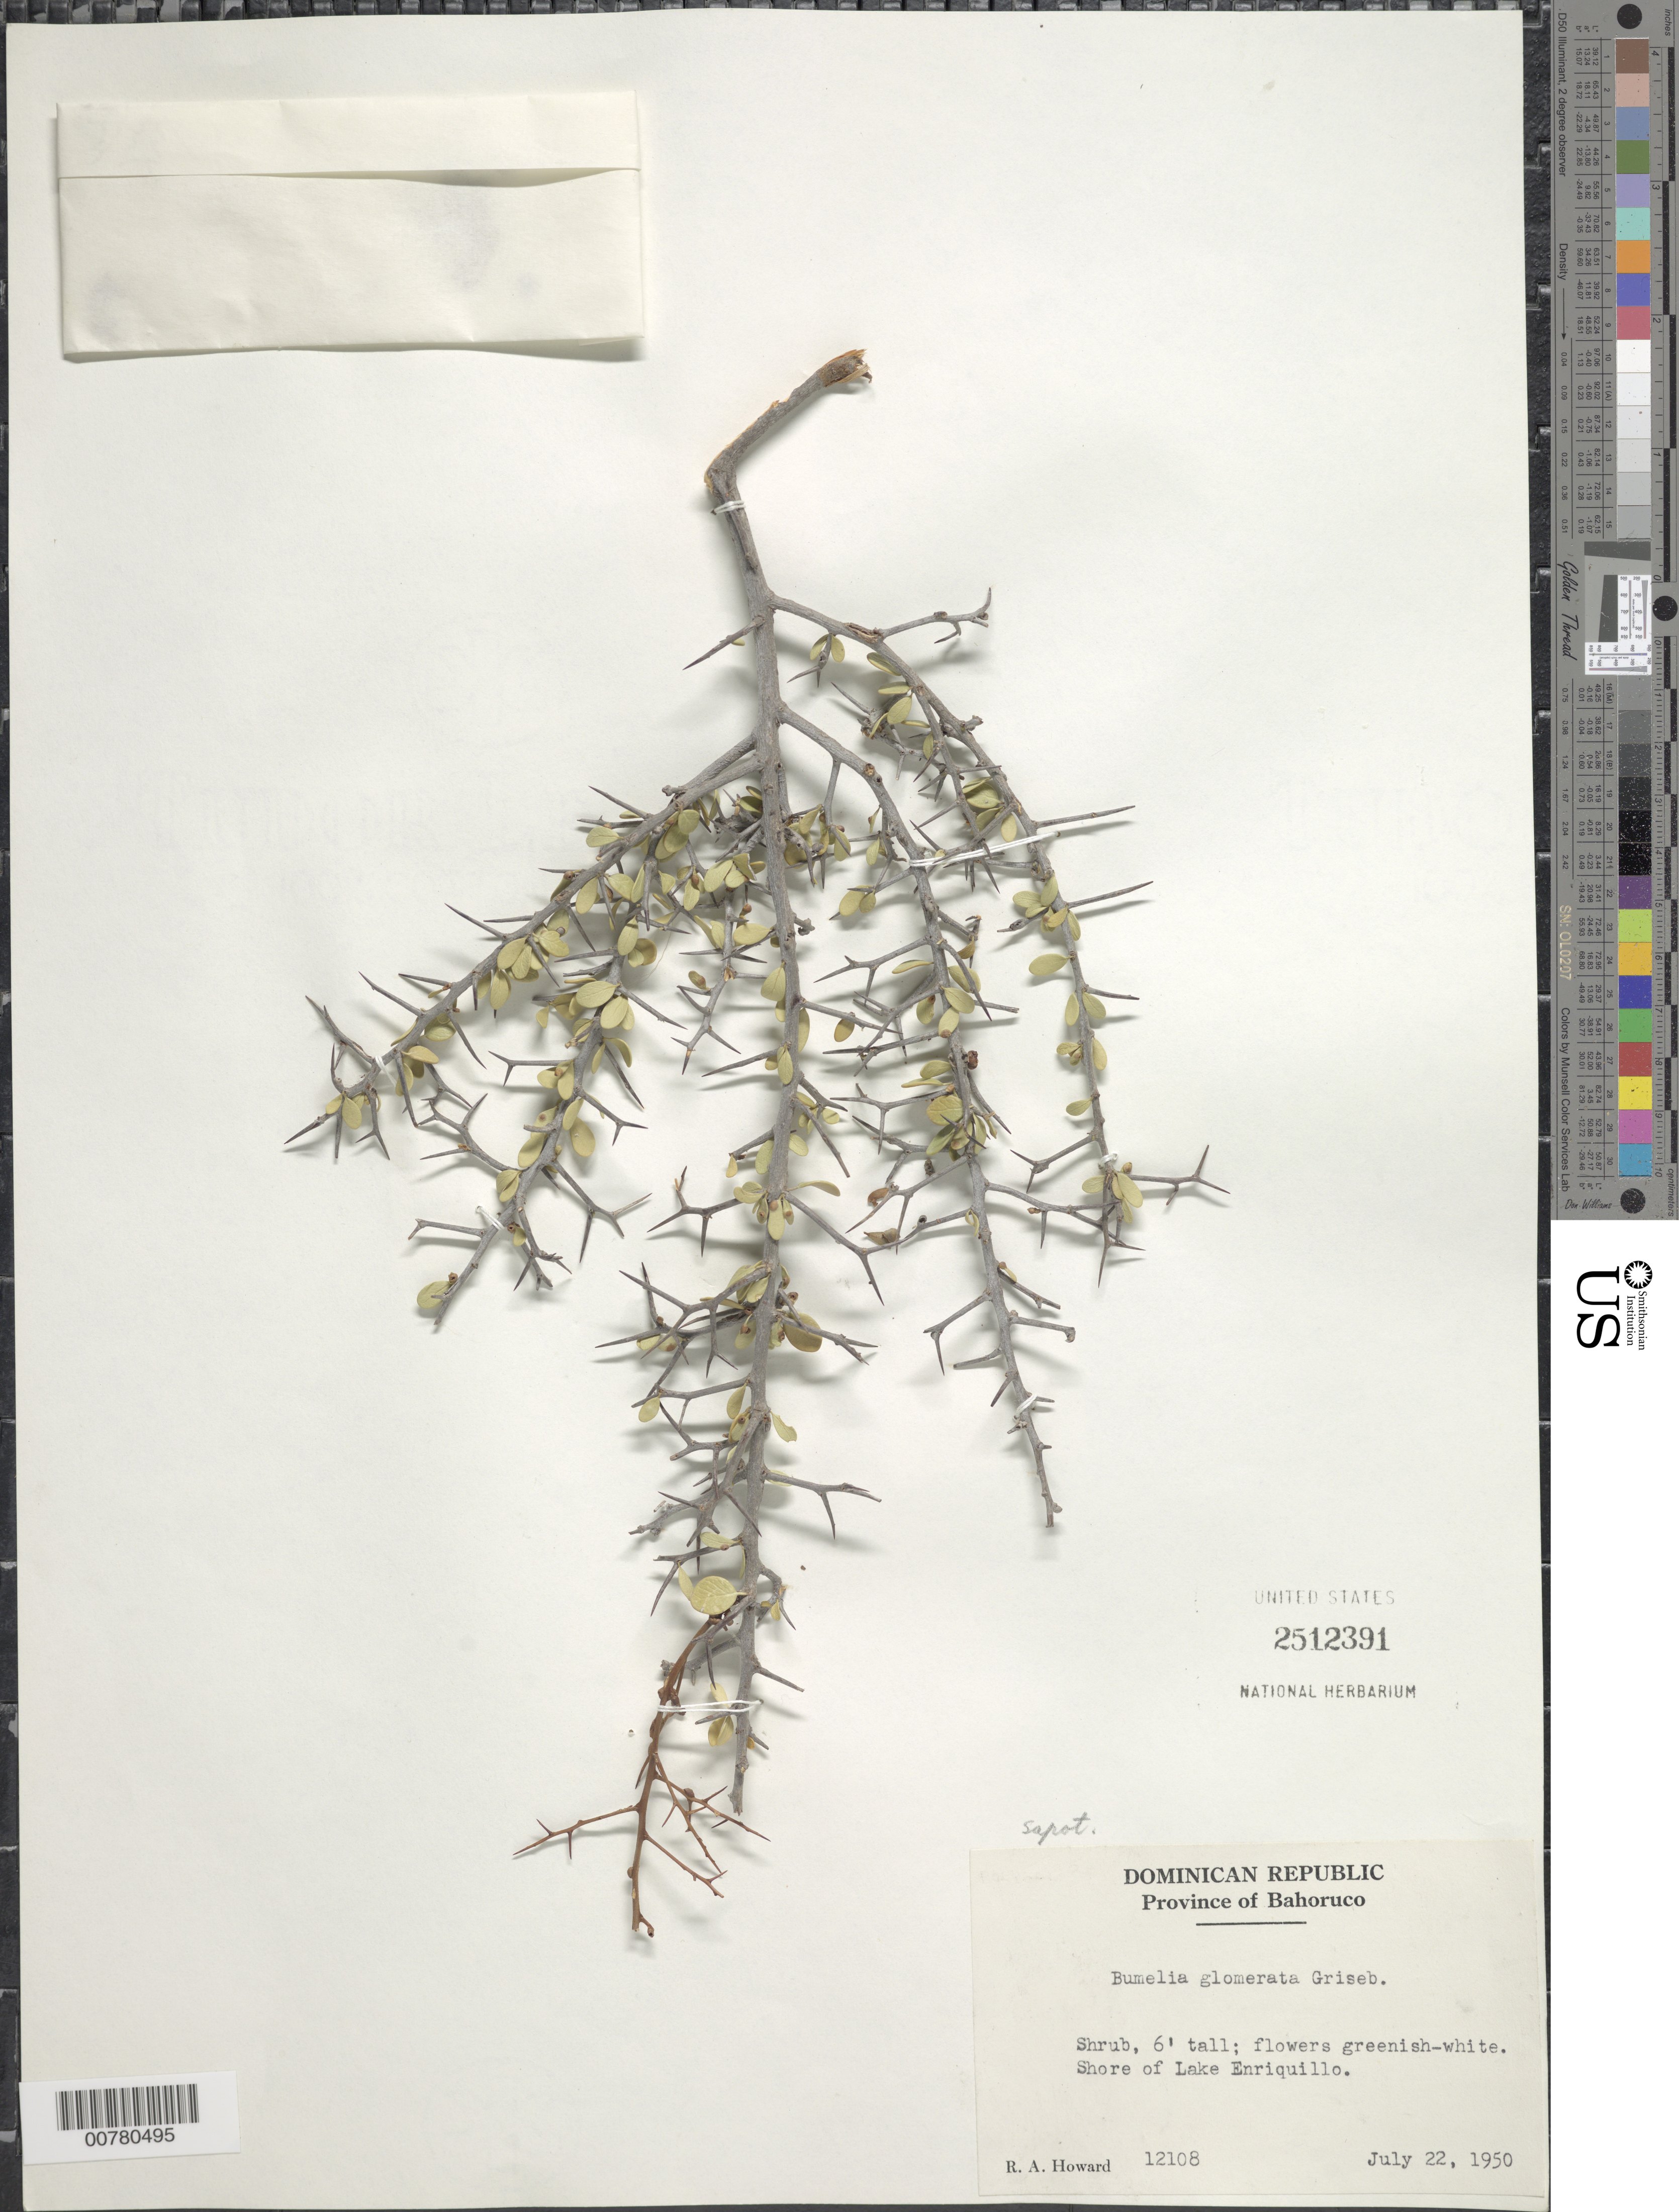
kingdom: Plantae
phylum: Tracheophyta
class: Magnoliopsida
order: Ericales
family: Sapotaceae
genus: Sideroxylon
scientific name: Sideroxylon horridum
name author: (Griseb.) T.D. Penn.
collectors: R. A. Howard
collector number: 12108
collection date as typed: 22 Jul 1950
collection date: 1950-07-22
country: Dominican Republic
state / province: Baoruco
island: Hispaniola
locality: Shore of Lake Enriquillo.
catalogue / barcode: US 2512391